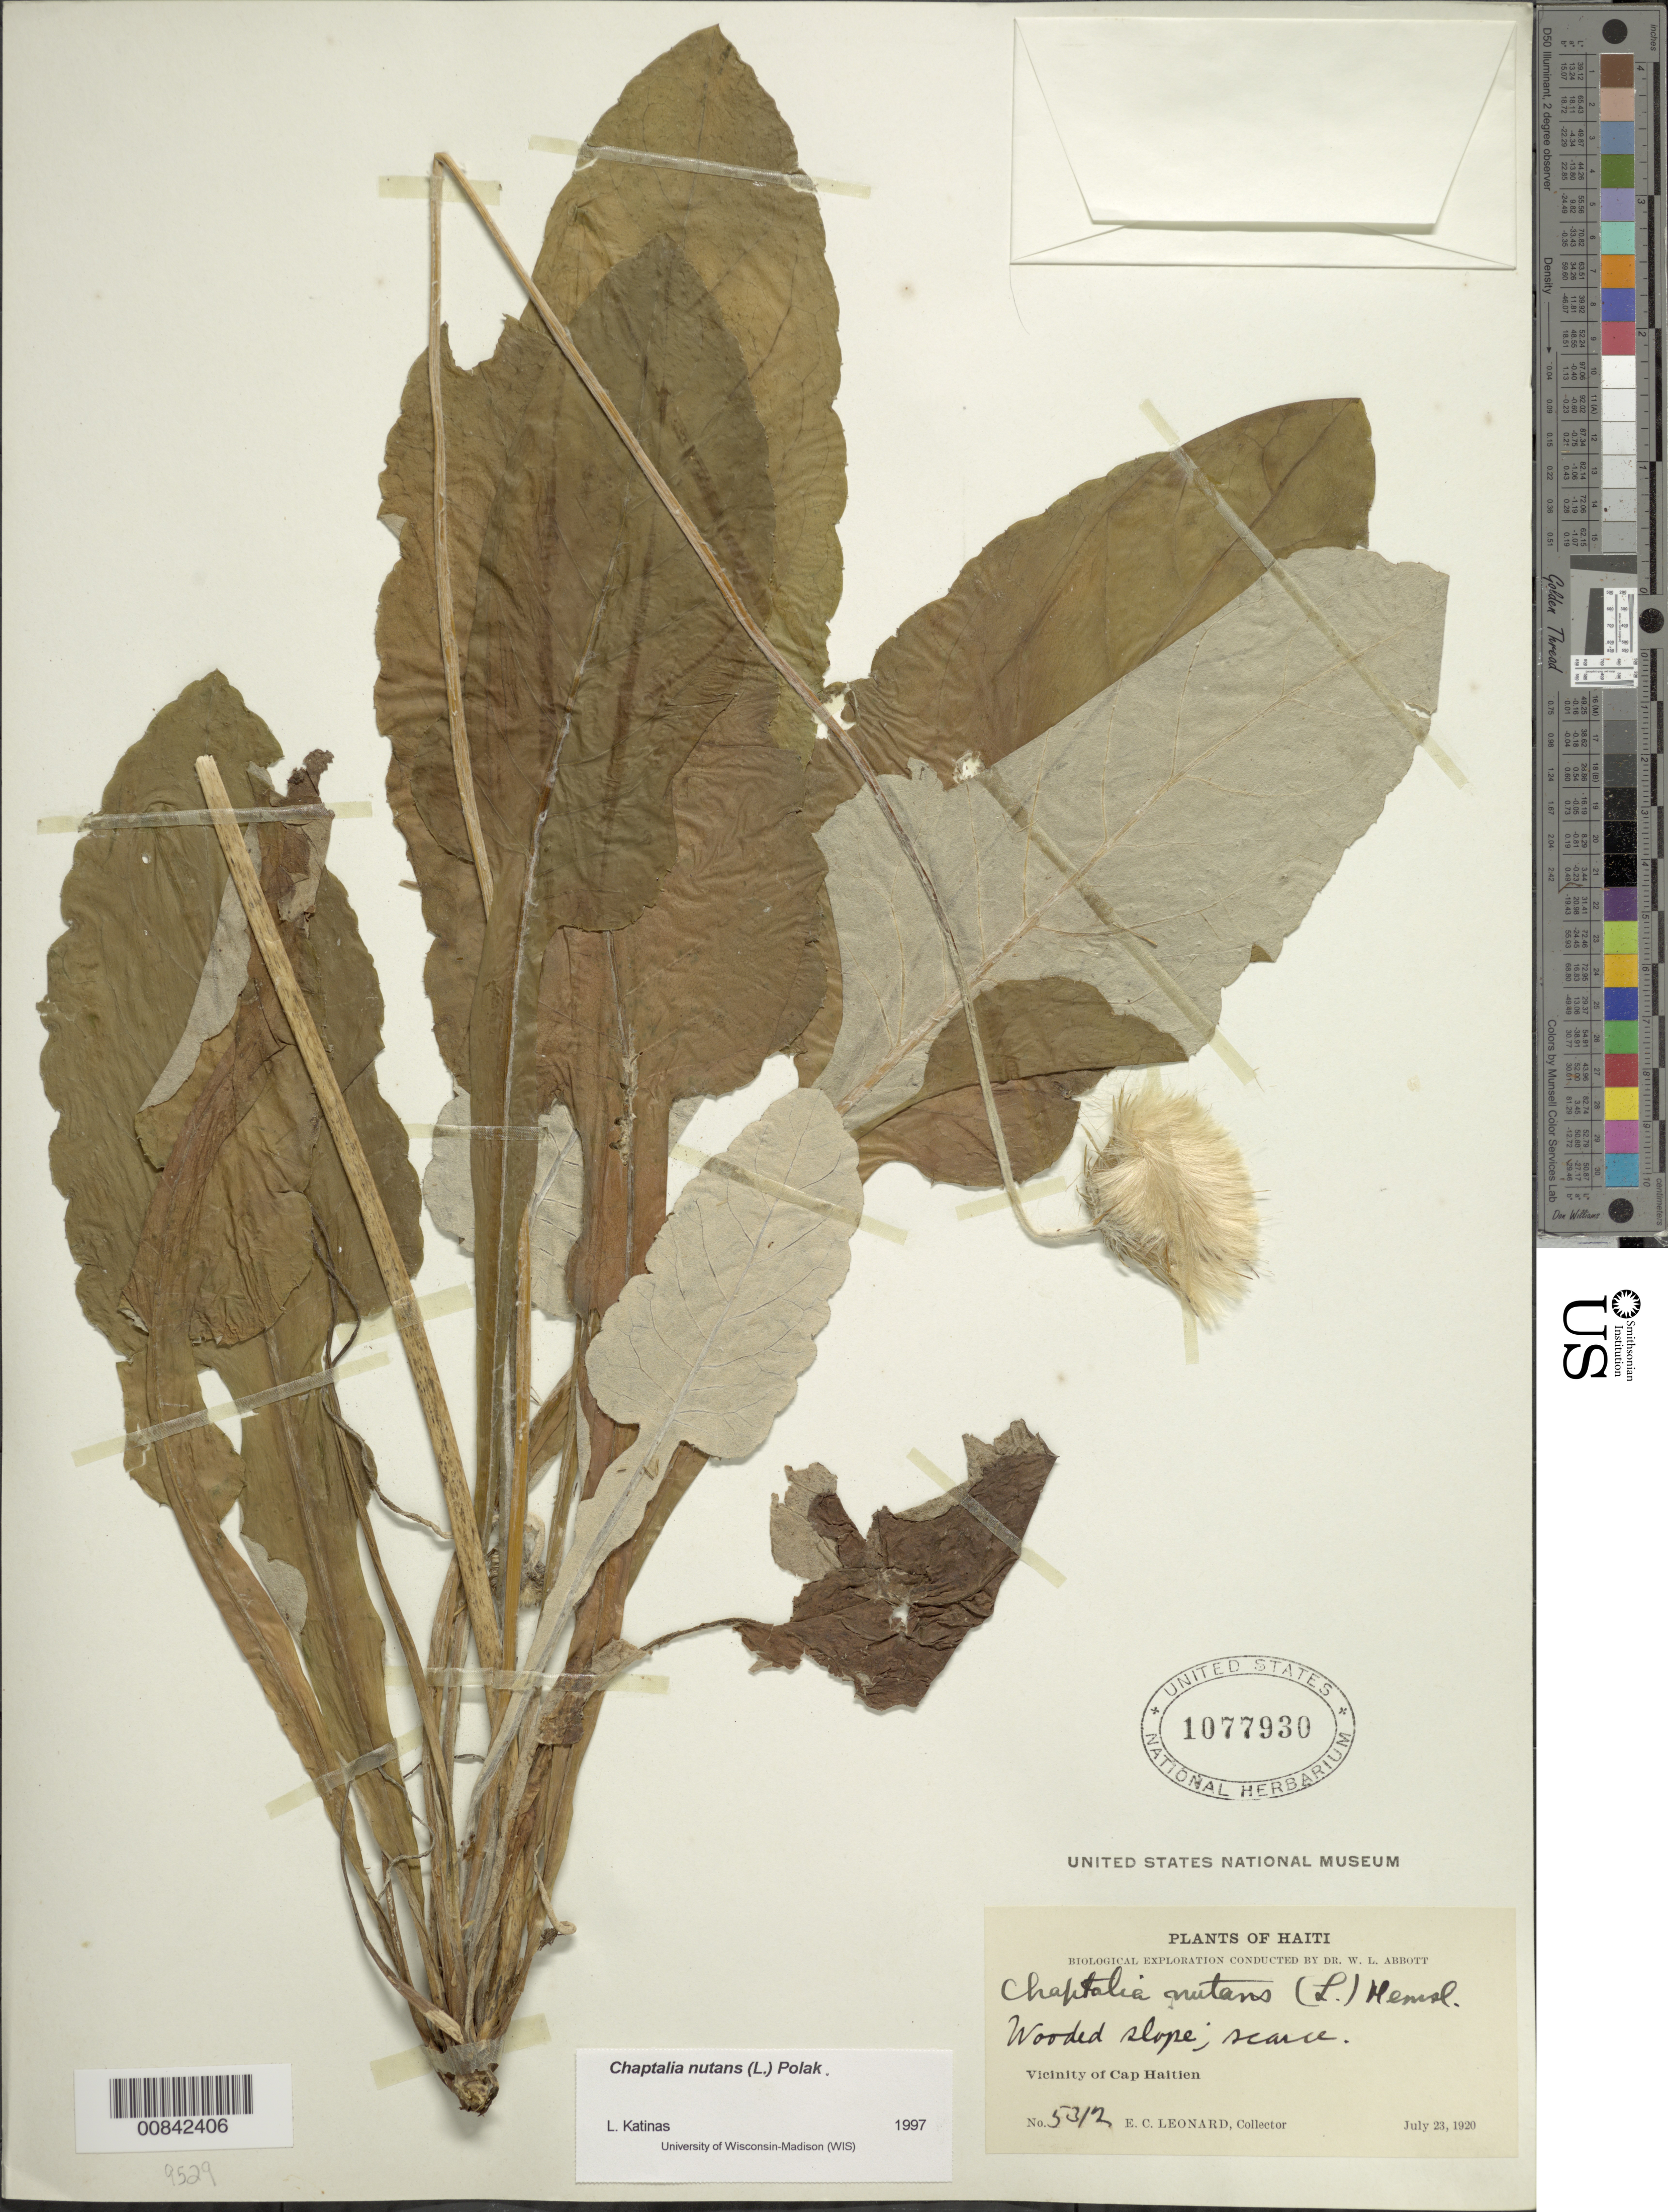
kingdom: Plantae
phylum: Tracheophyta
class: Magnoliopsida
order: Asterales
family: Asteraceae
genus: Chaptalia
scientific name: Chaptalia nutans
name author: (L.) Pol.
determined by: Katinas, L.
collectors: E. C. Leonard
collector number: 5312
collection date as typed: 23 Jul 1920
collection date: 1920-07-23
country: Haiti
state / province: Nord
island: Hispaniola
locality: Vicinity of Cap Haitien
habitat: Wooded slope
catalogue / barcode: US 1077930